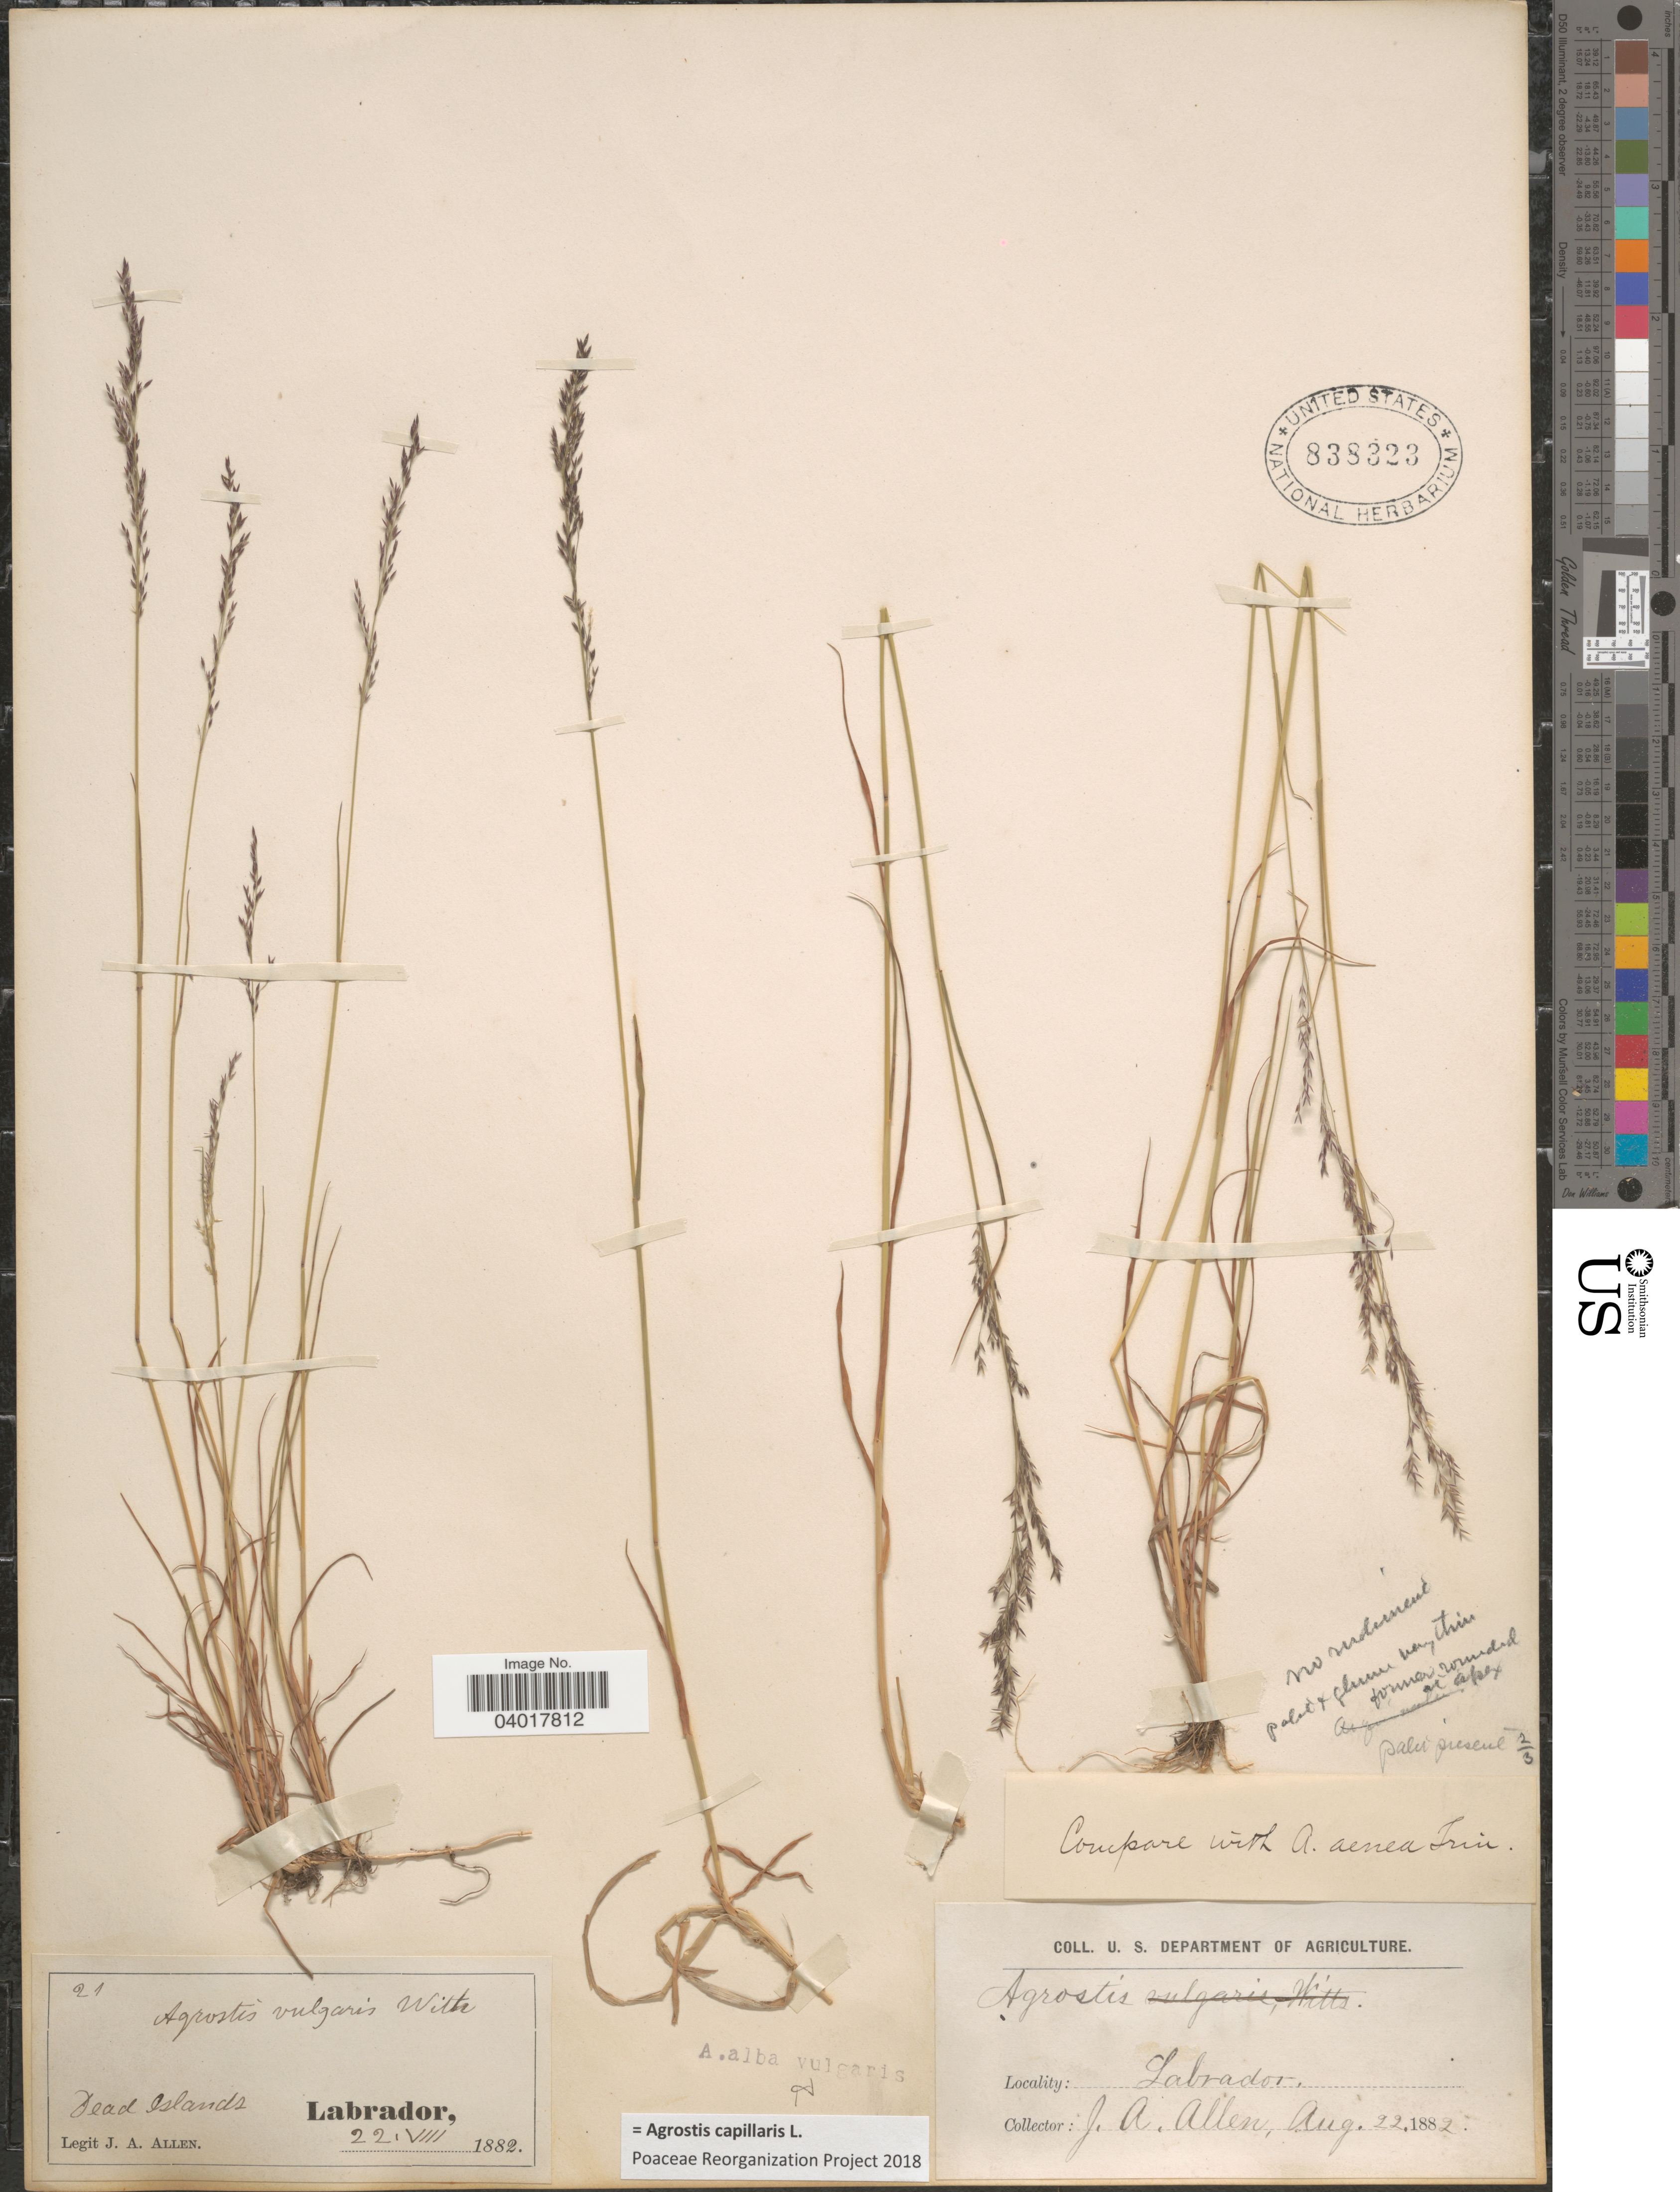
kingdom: Plantae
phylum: Tracheophyta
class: Liliopsida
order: Poales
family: Poaceae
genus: Agrostis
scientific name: Agrostis capillaris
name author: L.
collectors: J. Allen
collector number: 21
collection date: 1882-08-22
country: Canada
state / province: Newfoundland and Labrador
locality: Dead Islands. Labrador.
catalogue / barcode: US 838323